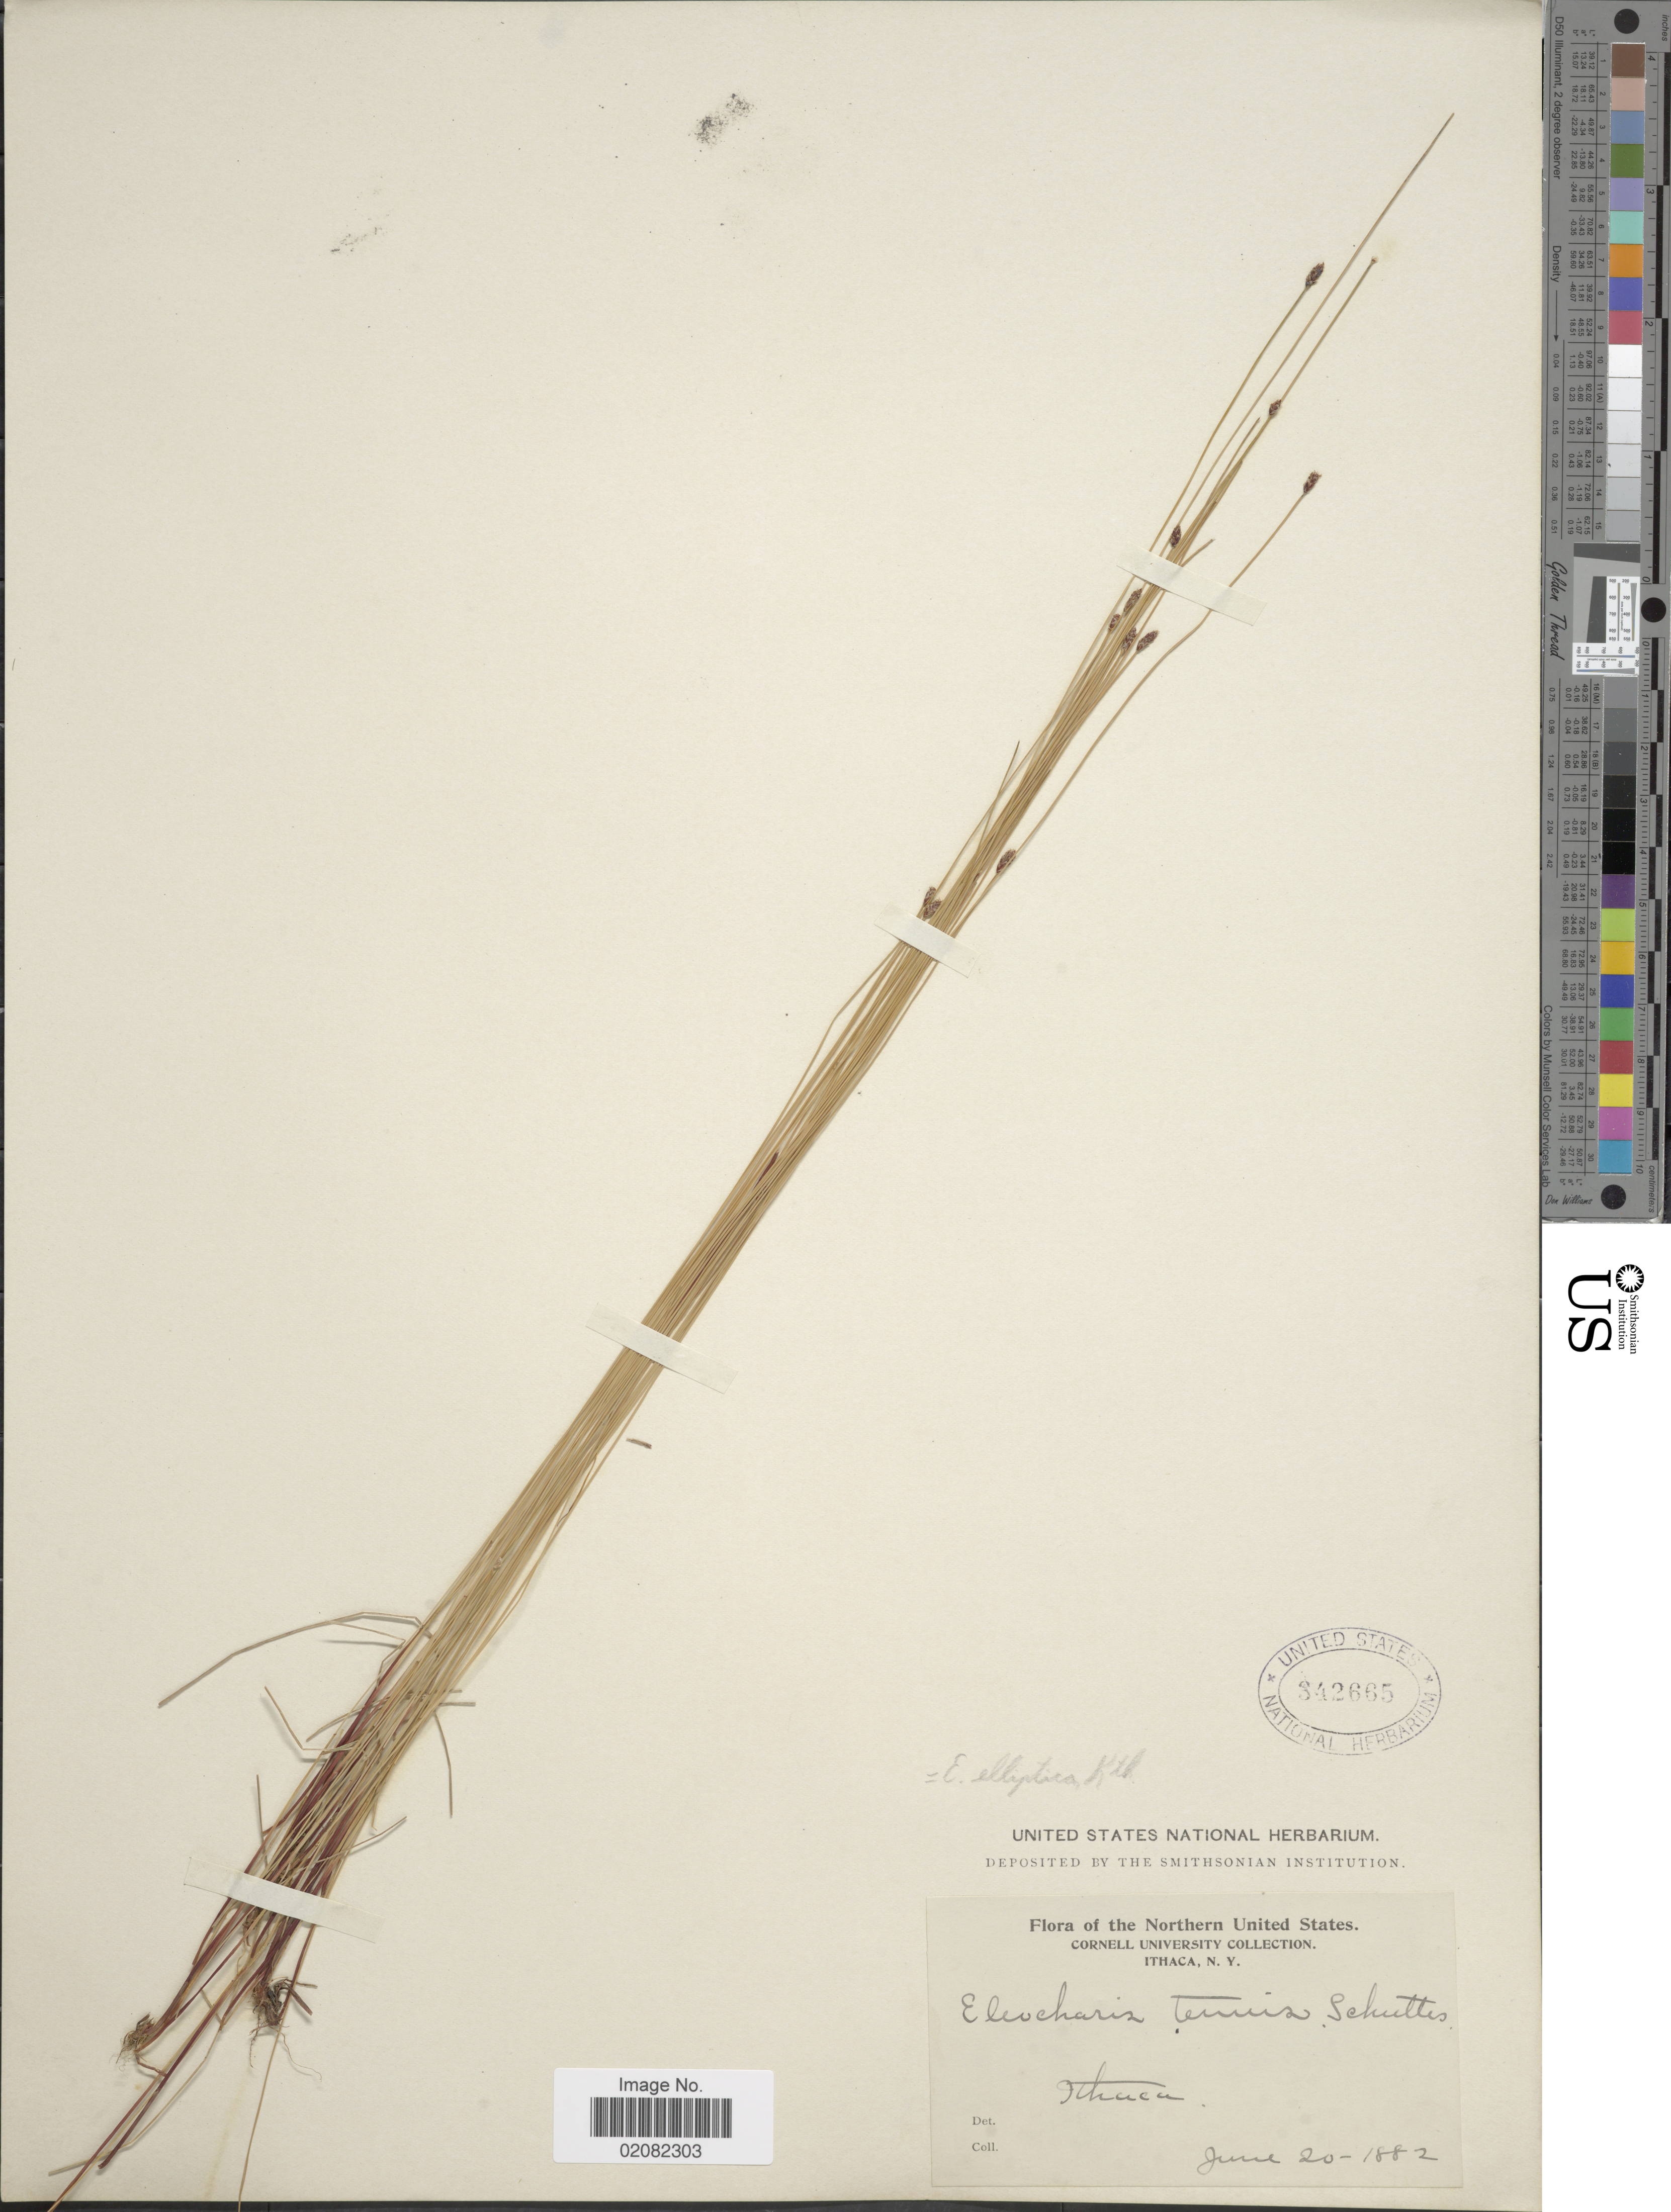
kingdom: Plantae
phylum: Tracheophyta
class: Liliopsida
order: Poales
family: Cyperaceae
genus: Eleocharis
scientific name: Eleocharis elliptica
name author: Kunth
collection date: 1882-06-20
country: United States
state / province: New York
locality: The Northern United States, Ithaca, N. Y.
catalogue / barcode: US 342665